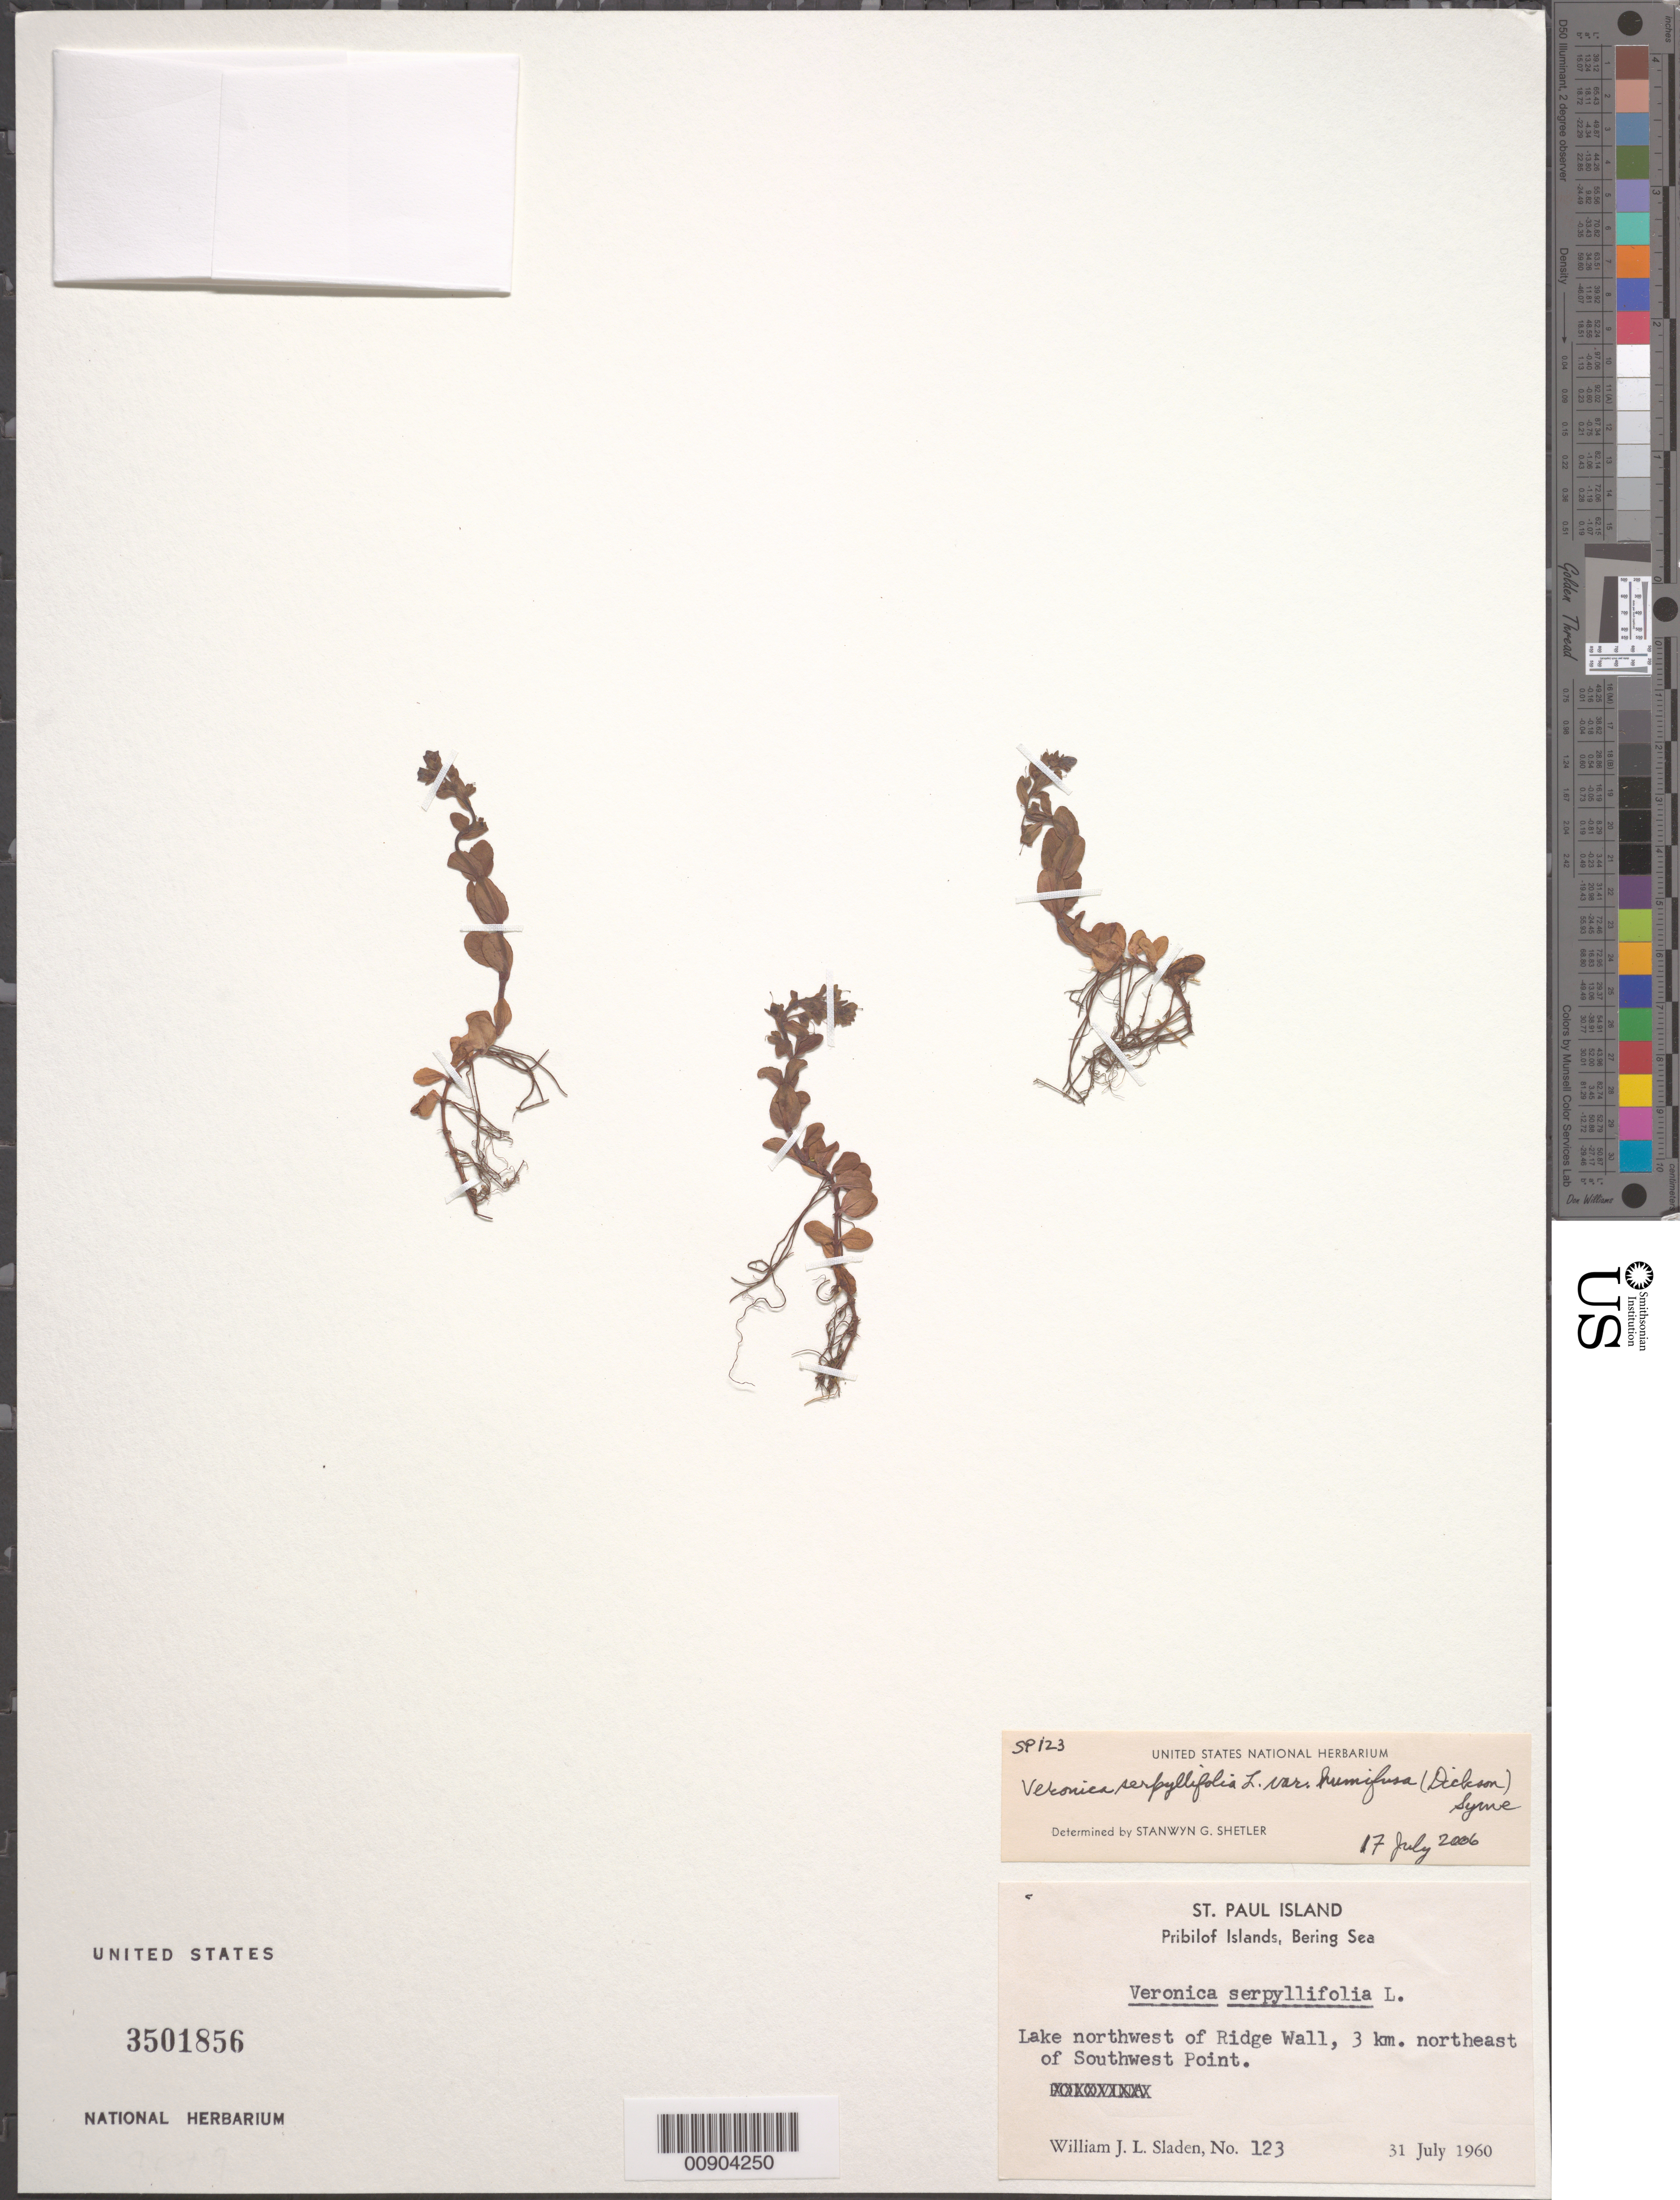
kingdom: Plantae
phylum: Tracheophyta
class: Magnoliopsida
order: Lamiales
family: Plantaginaceae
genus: Veronica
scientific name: Veronica serpyllifolia var. humifusa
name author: (Dicks.) Sm.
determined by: Shetler, Stanwyn G., (US), NMNH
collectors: W. Sladen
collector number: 123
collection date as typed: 31 Jul 1960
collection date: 1960-07-31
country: United States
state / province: Alaska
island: St. Paul Island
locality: St. Paul Island. Lake northwest of Ridge Wall, 3 km. east of Southwest Point., Bering Sea, Pribilof Islands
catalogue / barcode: US 3501856